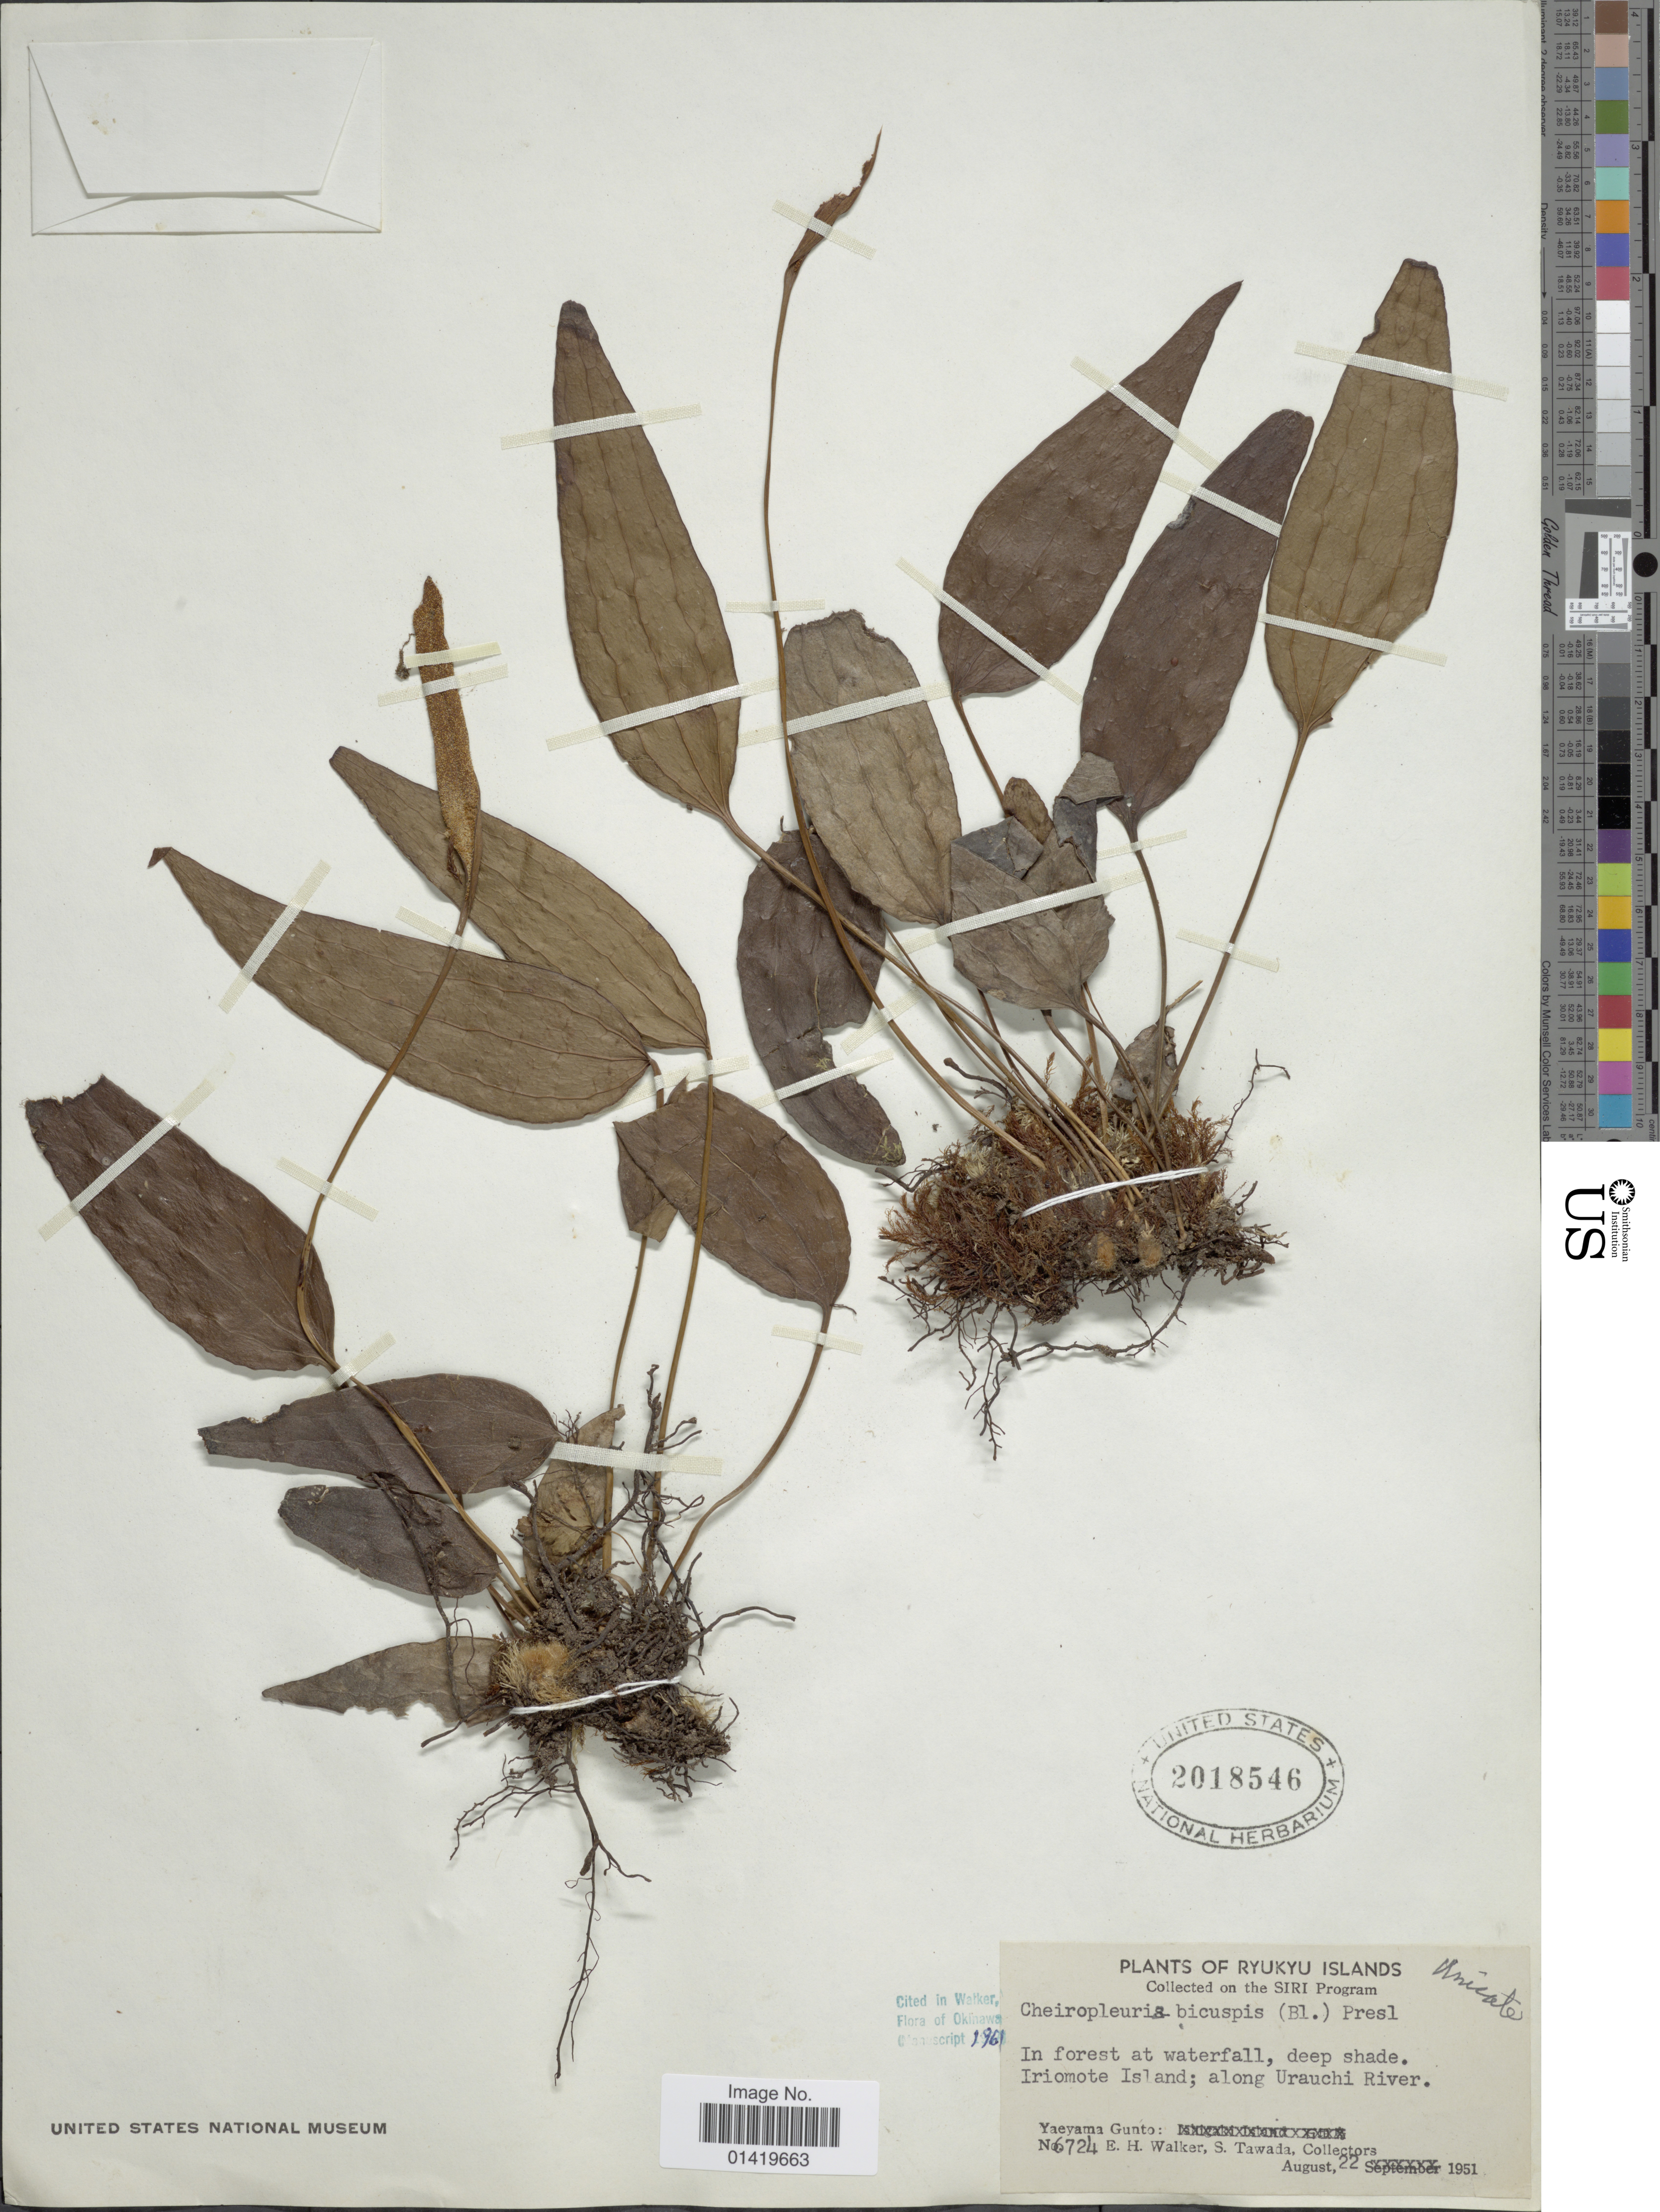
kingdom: Plantae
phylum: Tracheophyta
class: Polypodiopsida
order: Gleicheniales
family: Dipteridaceae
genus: Cheiropleuria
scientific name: Cheiropleuria bicuspis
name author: (Blume) C. Presl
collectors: E. H. Walker & S. Tawada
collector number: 6724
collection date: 1951-08-22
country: Japan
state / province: Okinawa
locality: Ryukyu Islands. Iriomote Island; along Urachi River. Yaeyama Gunto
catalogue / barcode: US 2018546